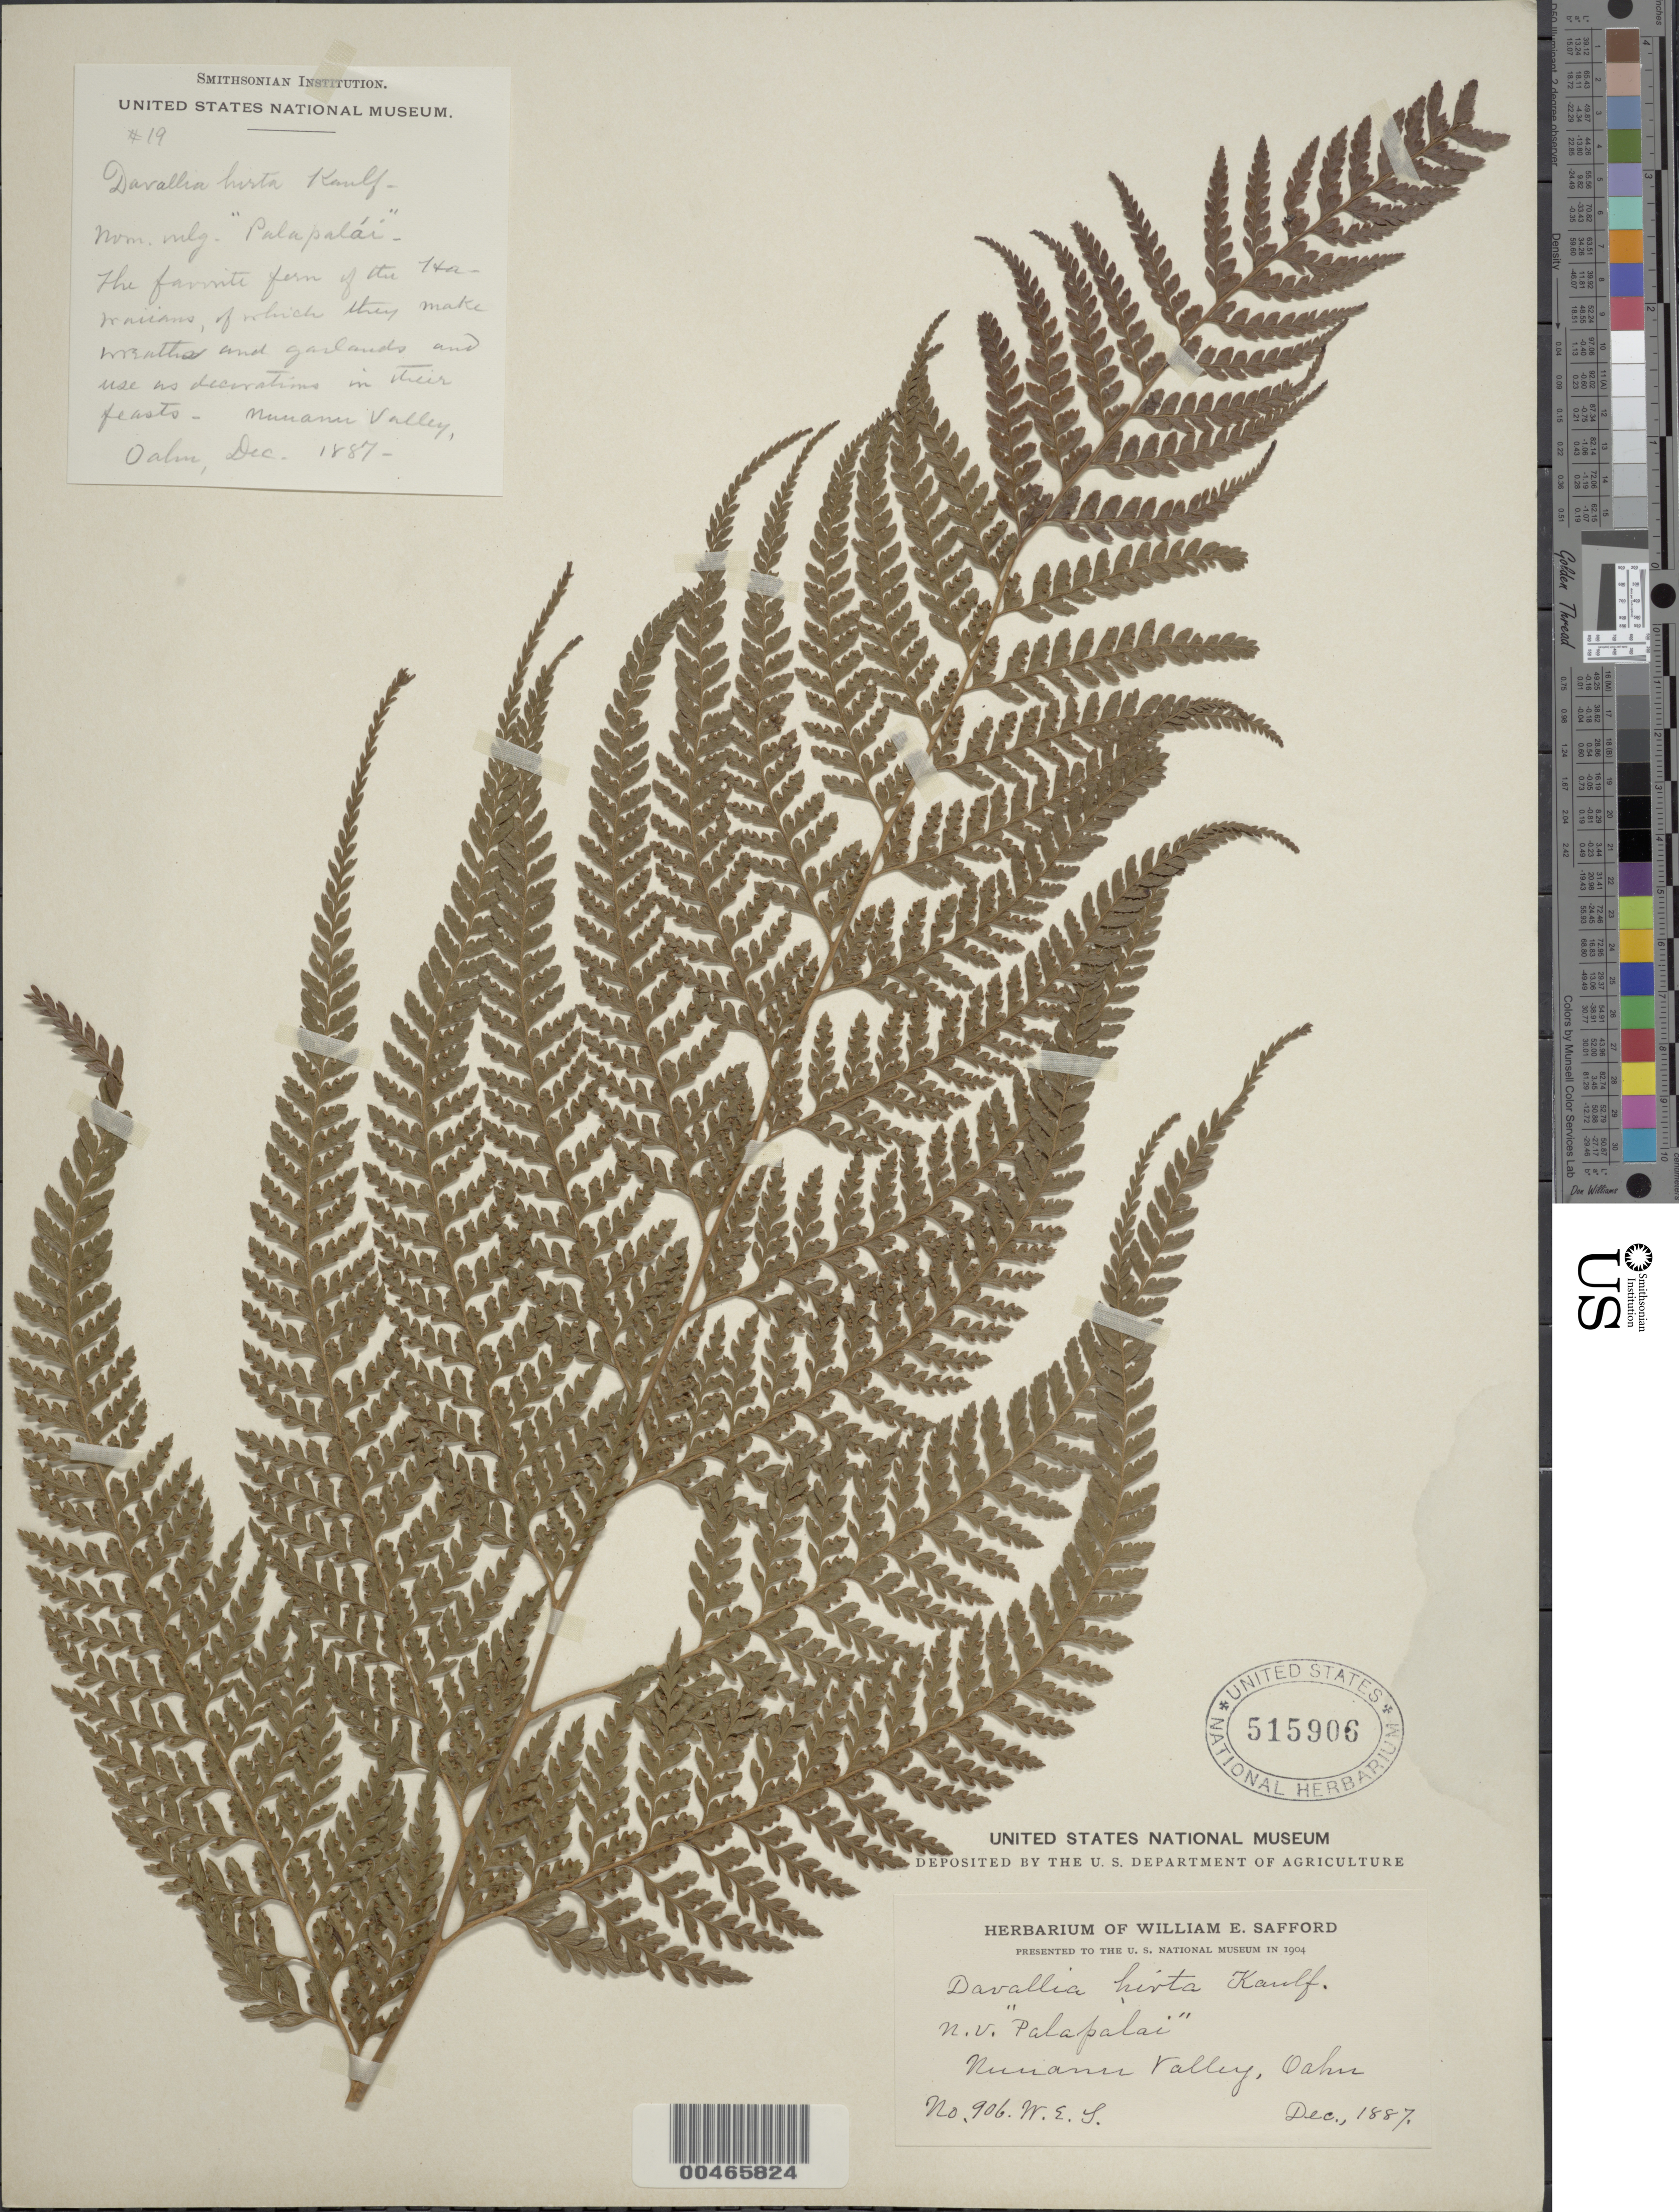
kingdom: Plantae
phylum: Tracheophyta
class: Polypodiopsida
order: Polypodiales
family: Dennstaedtiaceae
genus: Microlepia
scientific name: Microlepia strigosa var. strigosa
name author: (Thunb.) C. Presl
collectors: W. E. Safford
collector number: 906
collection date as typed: Dec 1887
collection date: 1887-12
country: United States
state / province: Hawaii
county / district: Honolulu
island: Oahu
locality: Nuuanu Valley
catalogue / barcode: US 515906